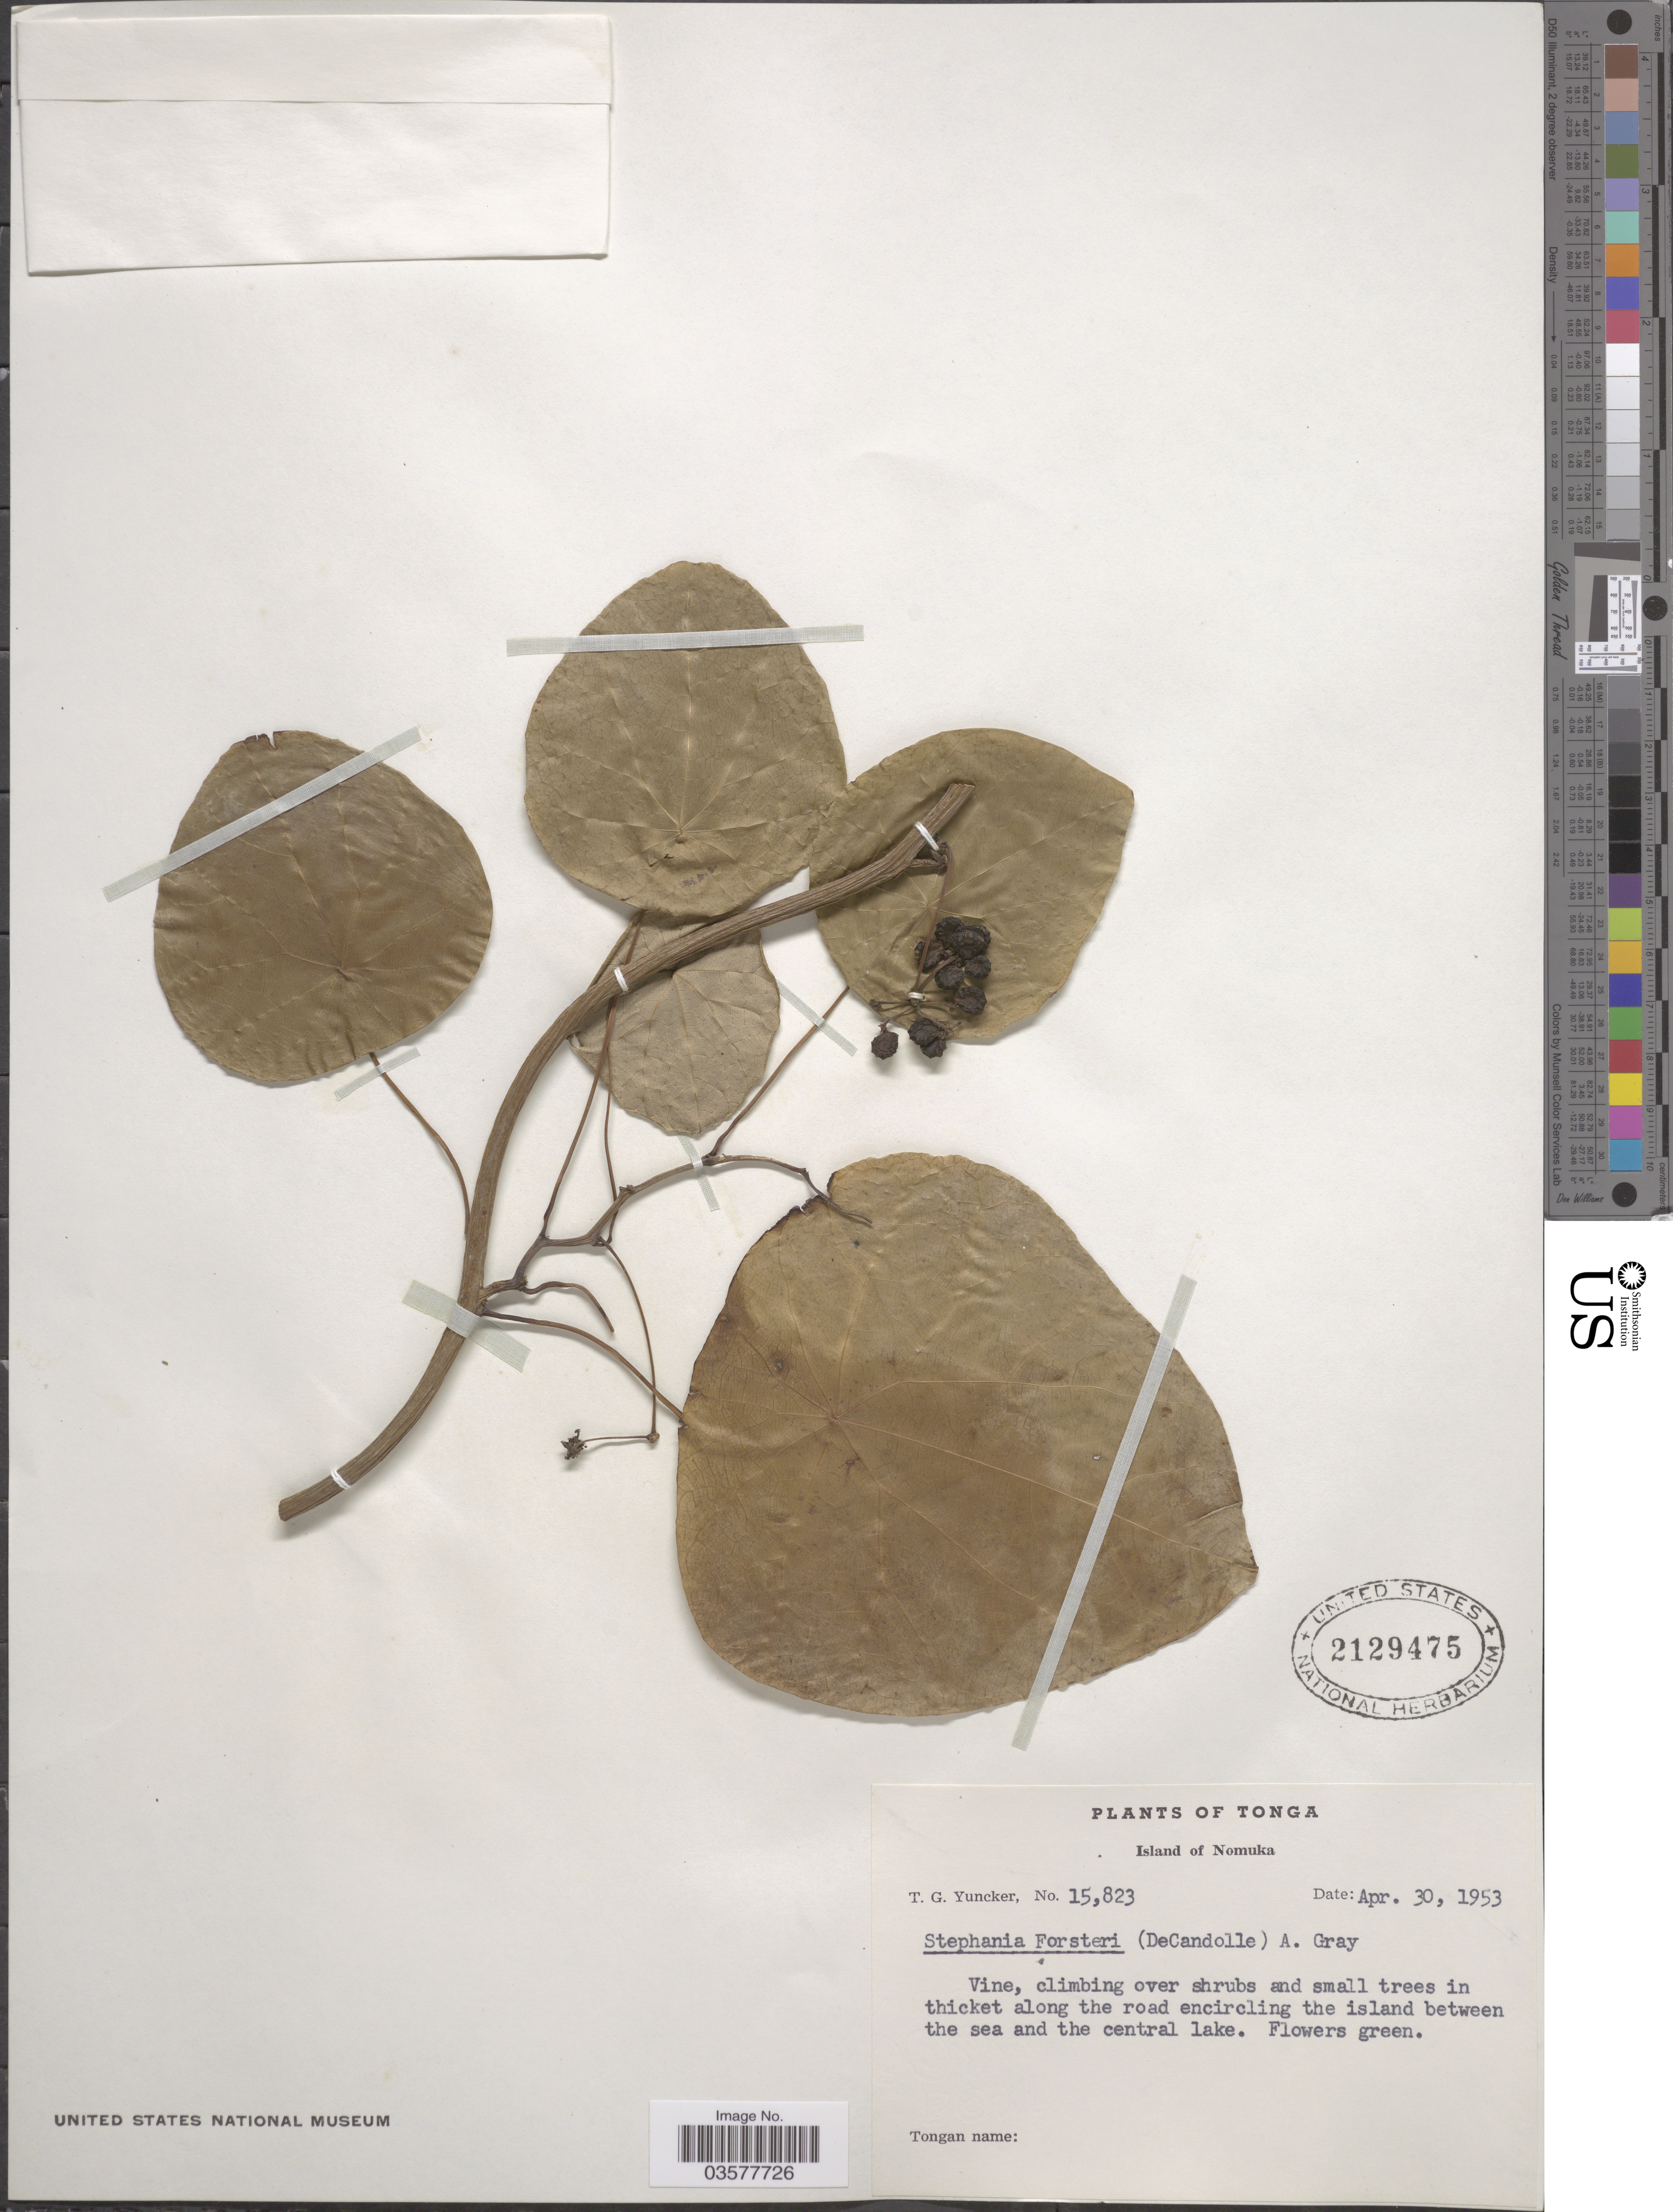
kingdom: Plantae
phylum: Tracheophyta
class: Magnoliopsida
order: Ranunculales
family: Menispermaceae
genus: Stephania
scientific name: Stephania forsteri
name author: (DC.) A. Gray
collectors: T. G. Yuncker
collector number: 15823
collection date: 1953-04-30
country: Tonga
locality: Island of Nomuka. Along the road encircling the island between the sea and the central lake.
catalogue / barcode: US 2129475